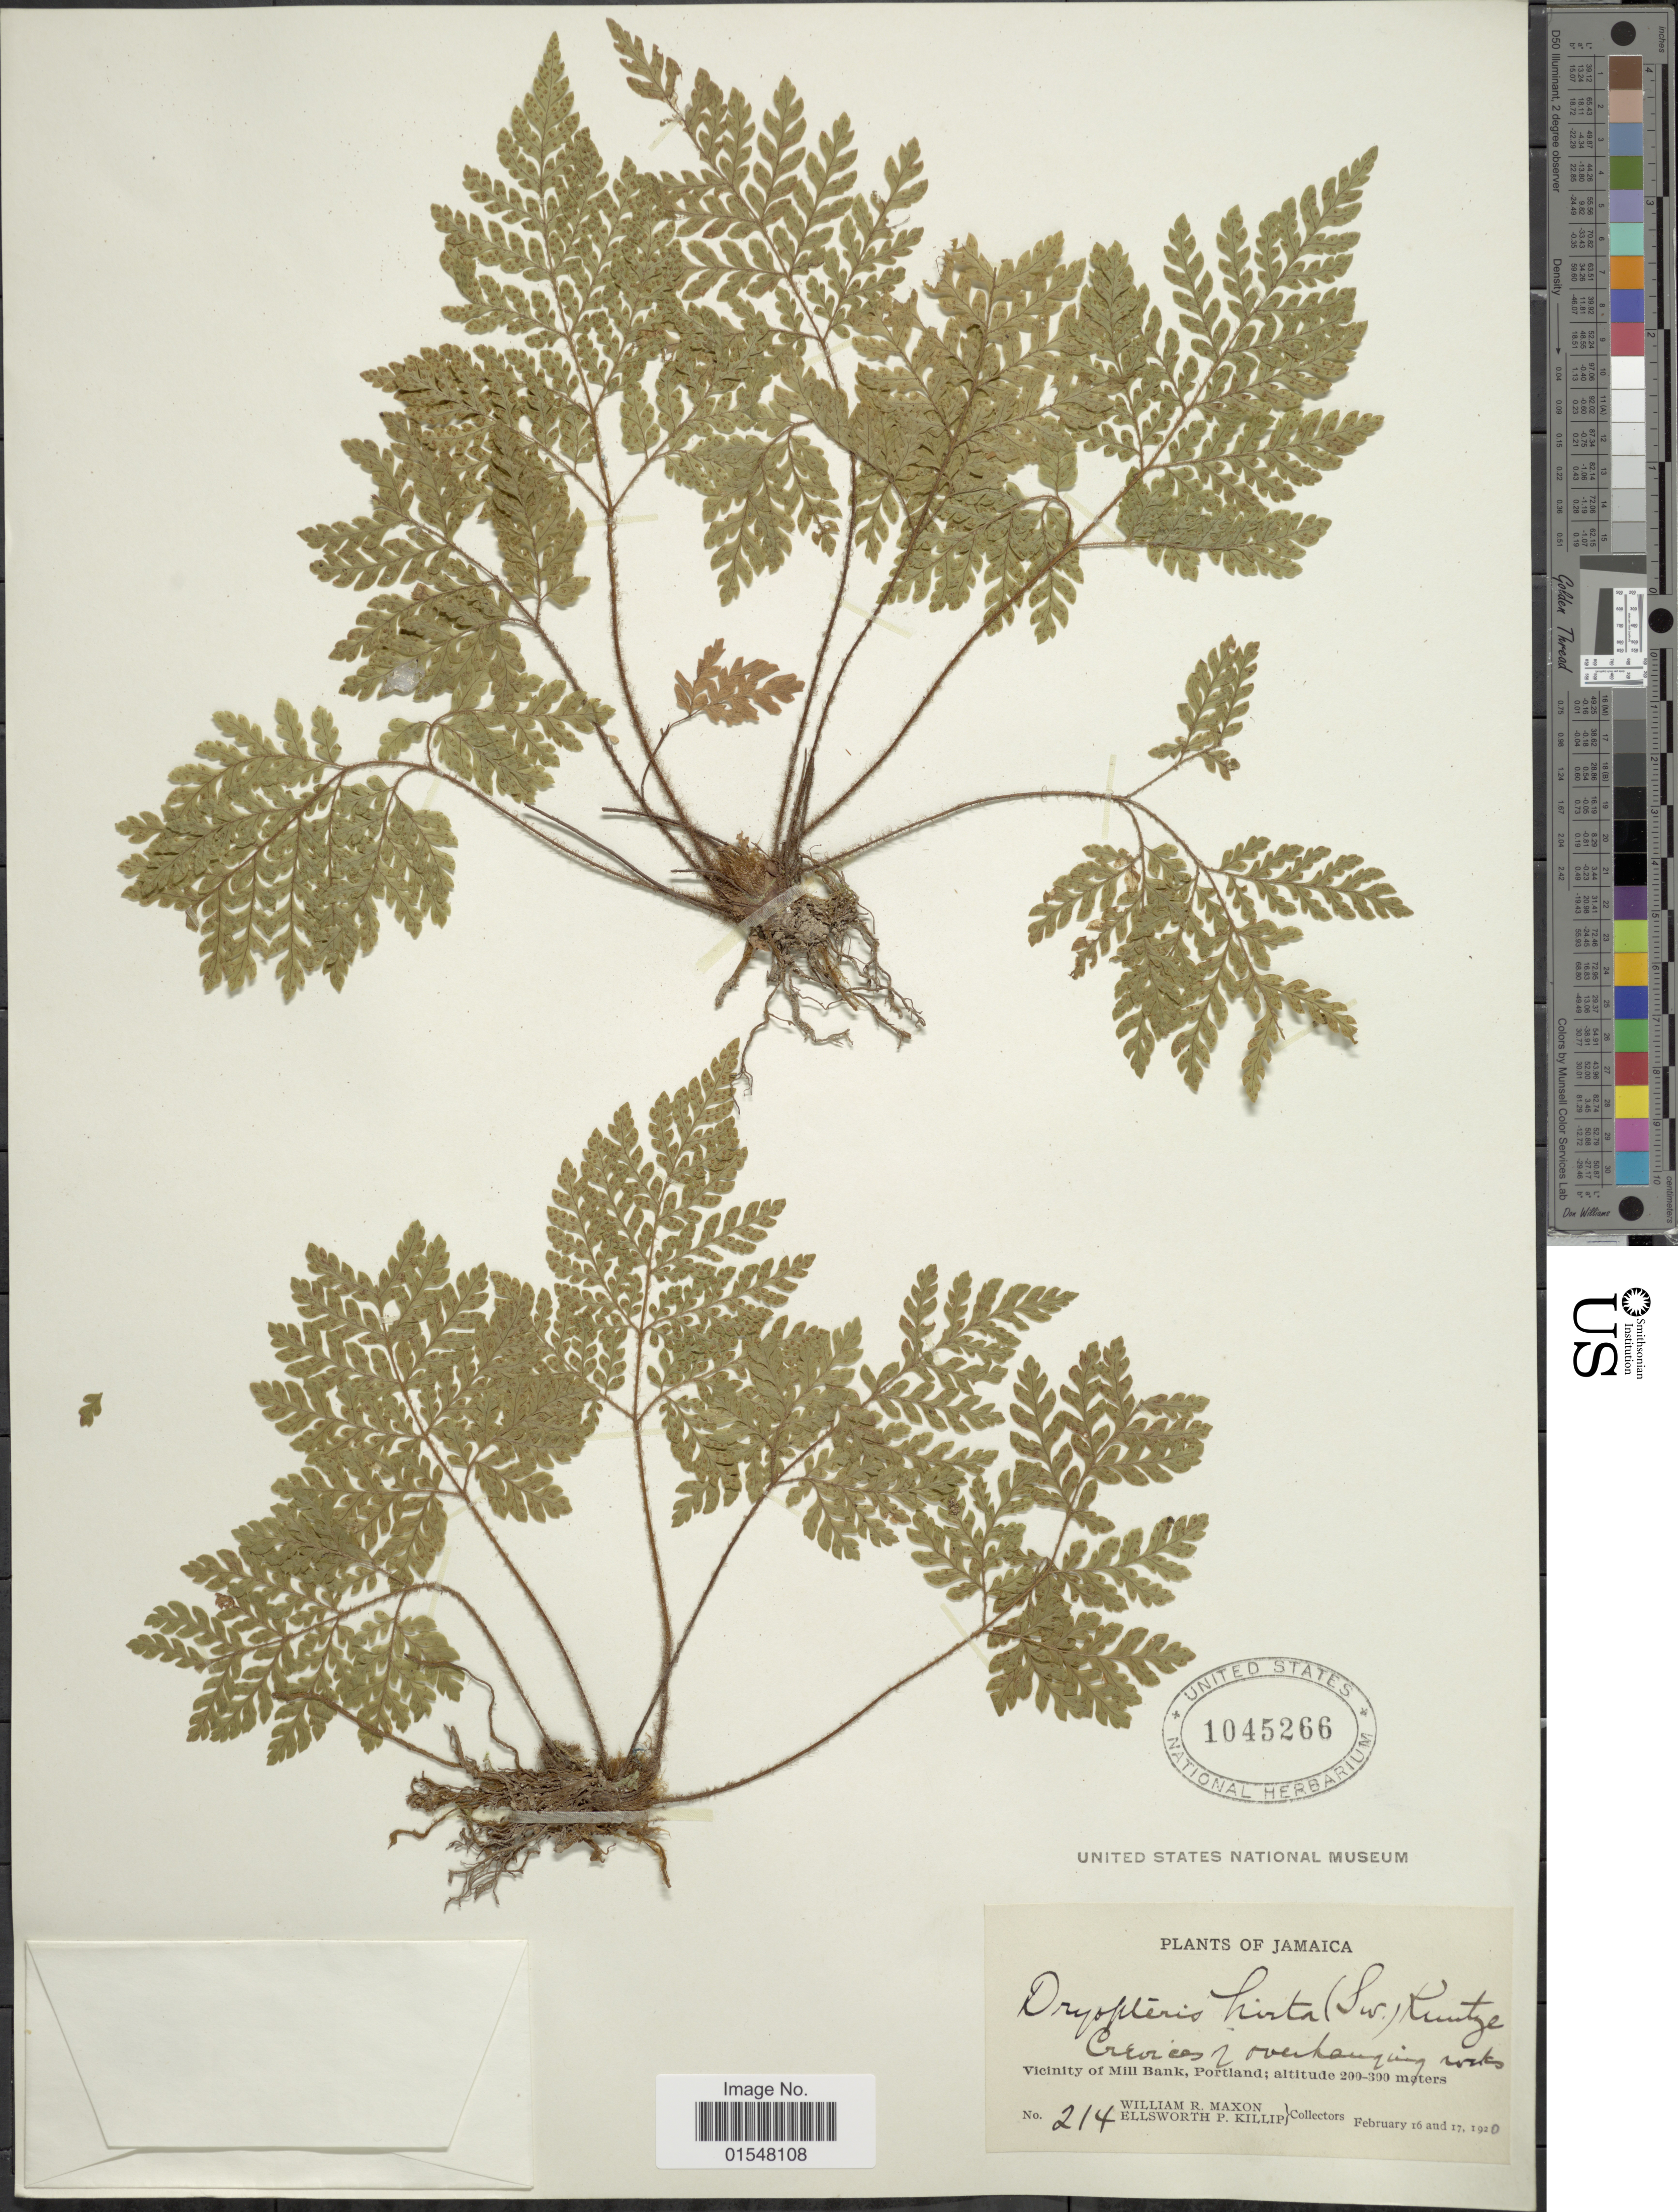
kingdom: Plantae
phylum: Tracheophyta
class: Polypodiopsida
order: Polypodiales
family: Dryopteridaceae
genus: Ctenitis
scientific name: Ctenitis hirta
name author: (Sw.) Ching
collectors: W. R. Maxon & E. P. Killip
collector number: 214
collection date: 1920-02-16/1920-02-17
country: Jamaica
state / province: Portland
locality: Vicinity of Mill Bank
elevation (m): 200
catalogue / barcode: US 1045266